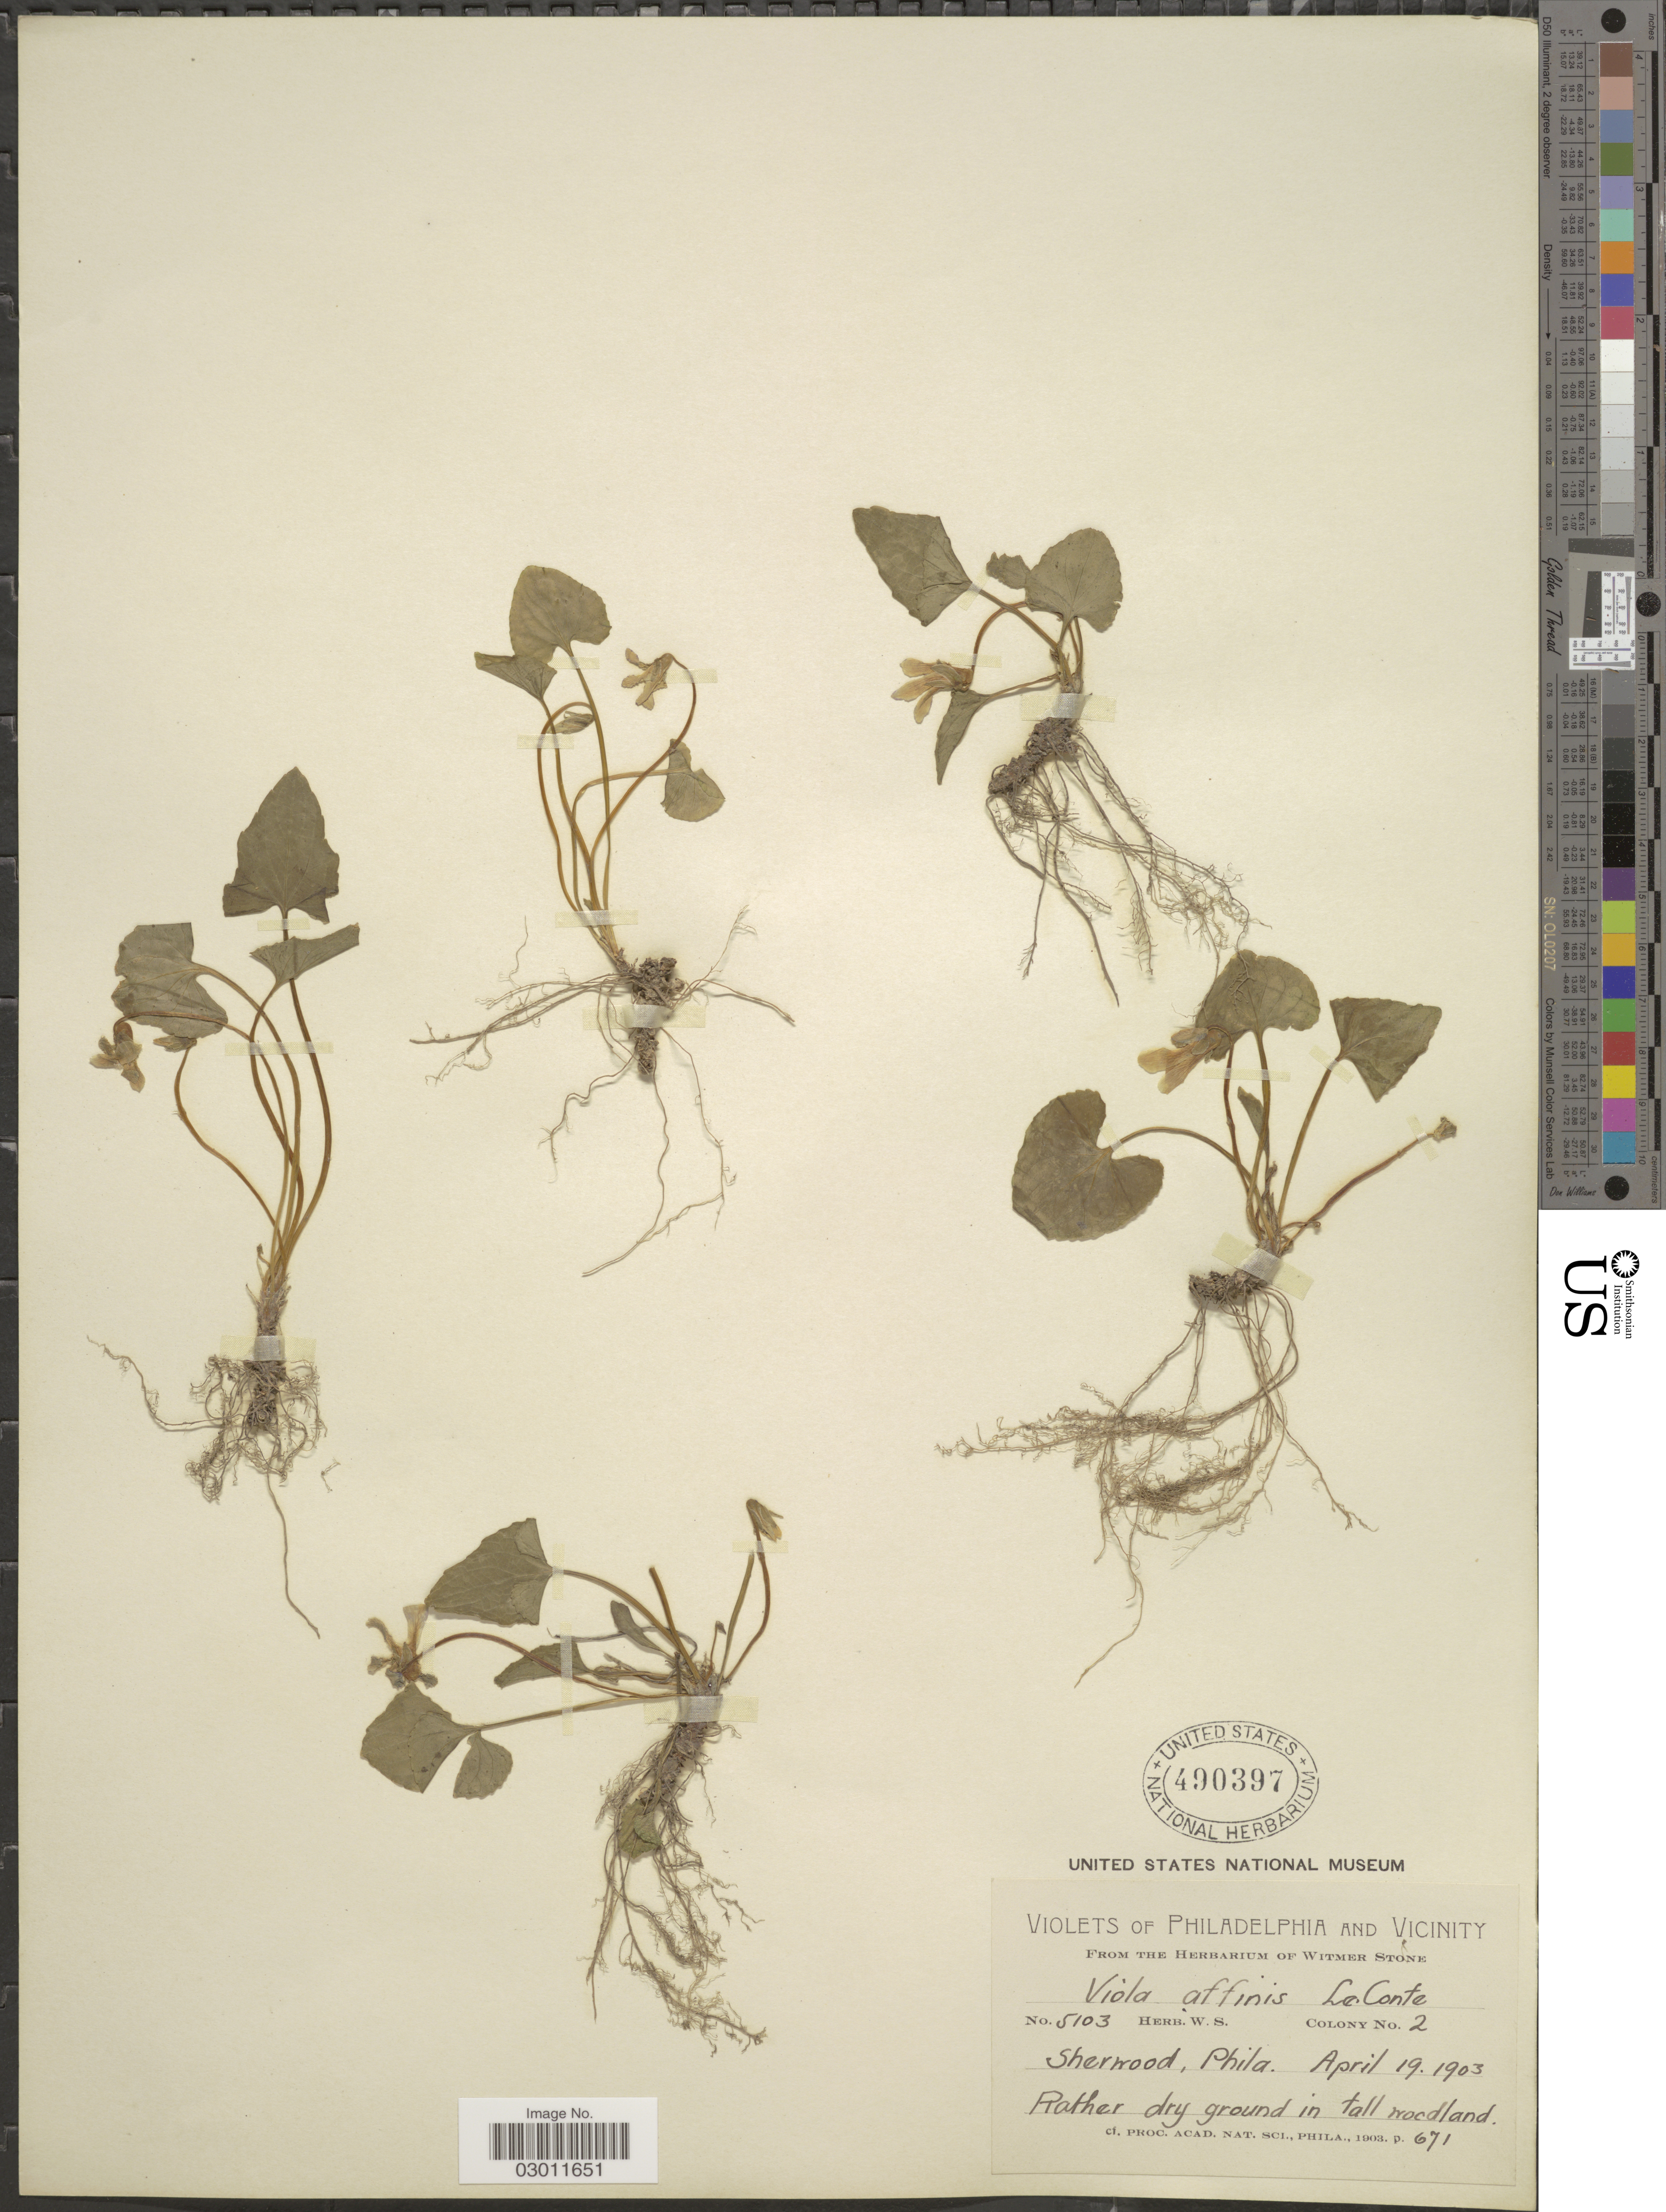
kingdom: Plantae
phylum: Tracheophyta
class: Magnoliopsida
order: Malpighiales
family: Violaceae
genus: Viola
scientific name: Viola affinis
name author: LeConte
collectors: Ex herb Witmer Stone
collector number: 5103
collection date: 1903-04-19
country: United States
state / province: Pennsylvania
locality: Philadelphia and Vicinity.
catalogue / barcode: US 490397